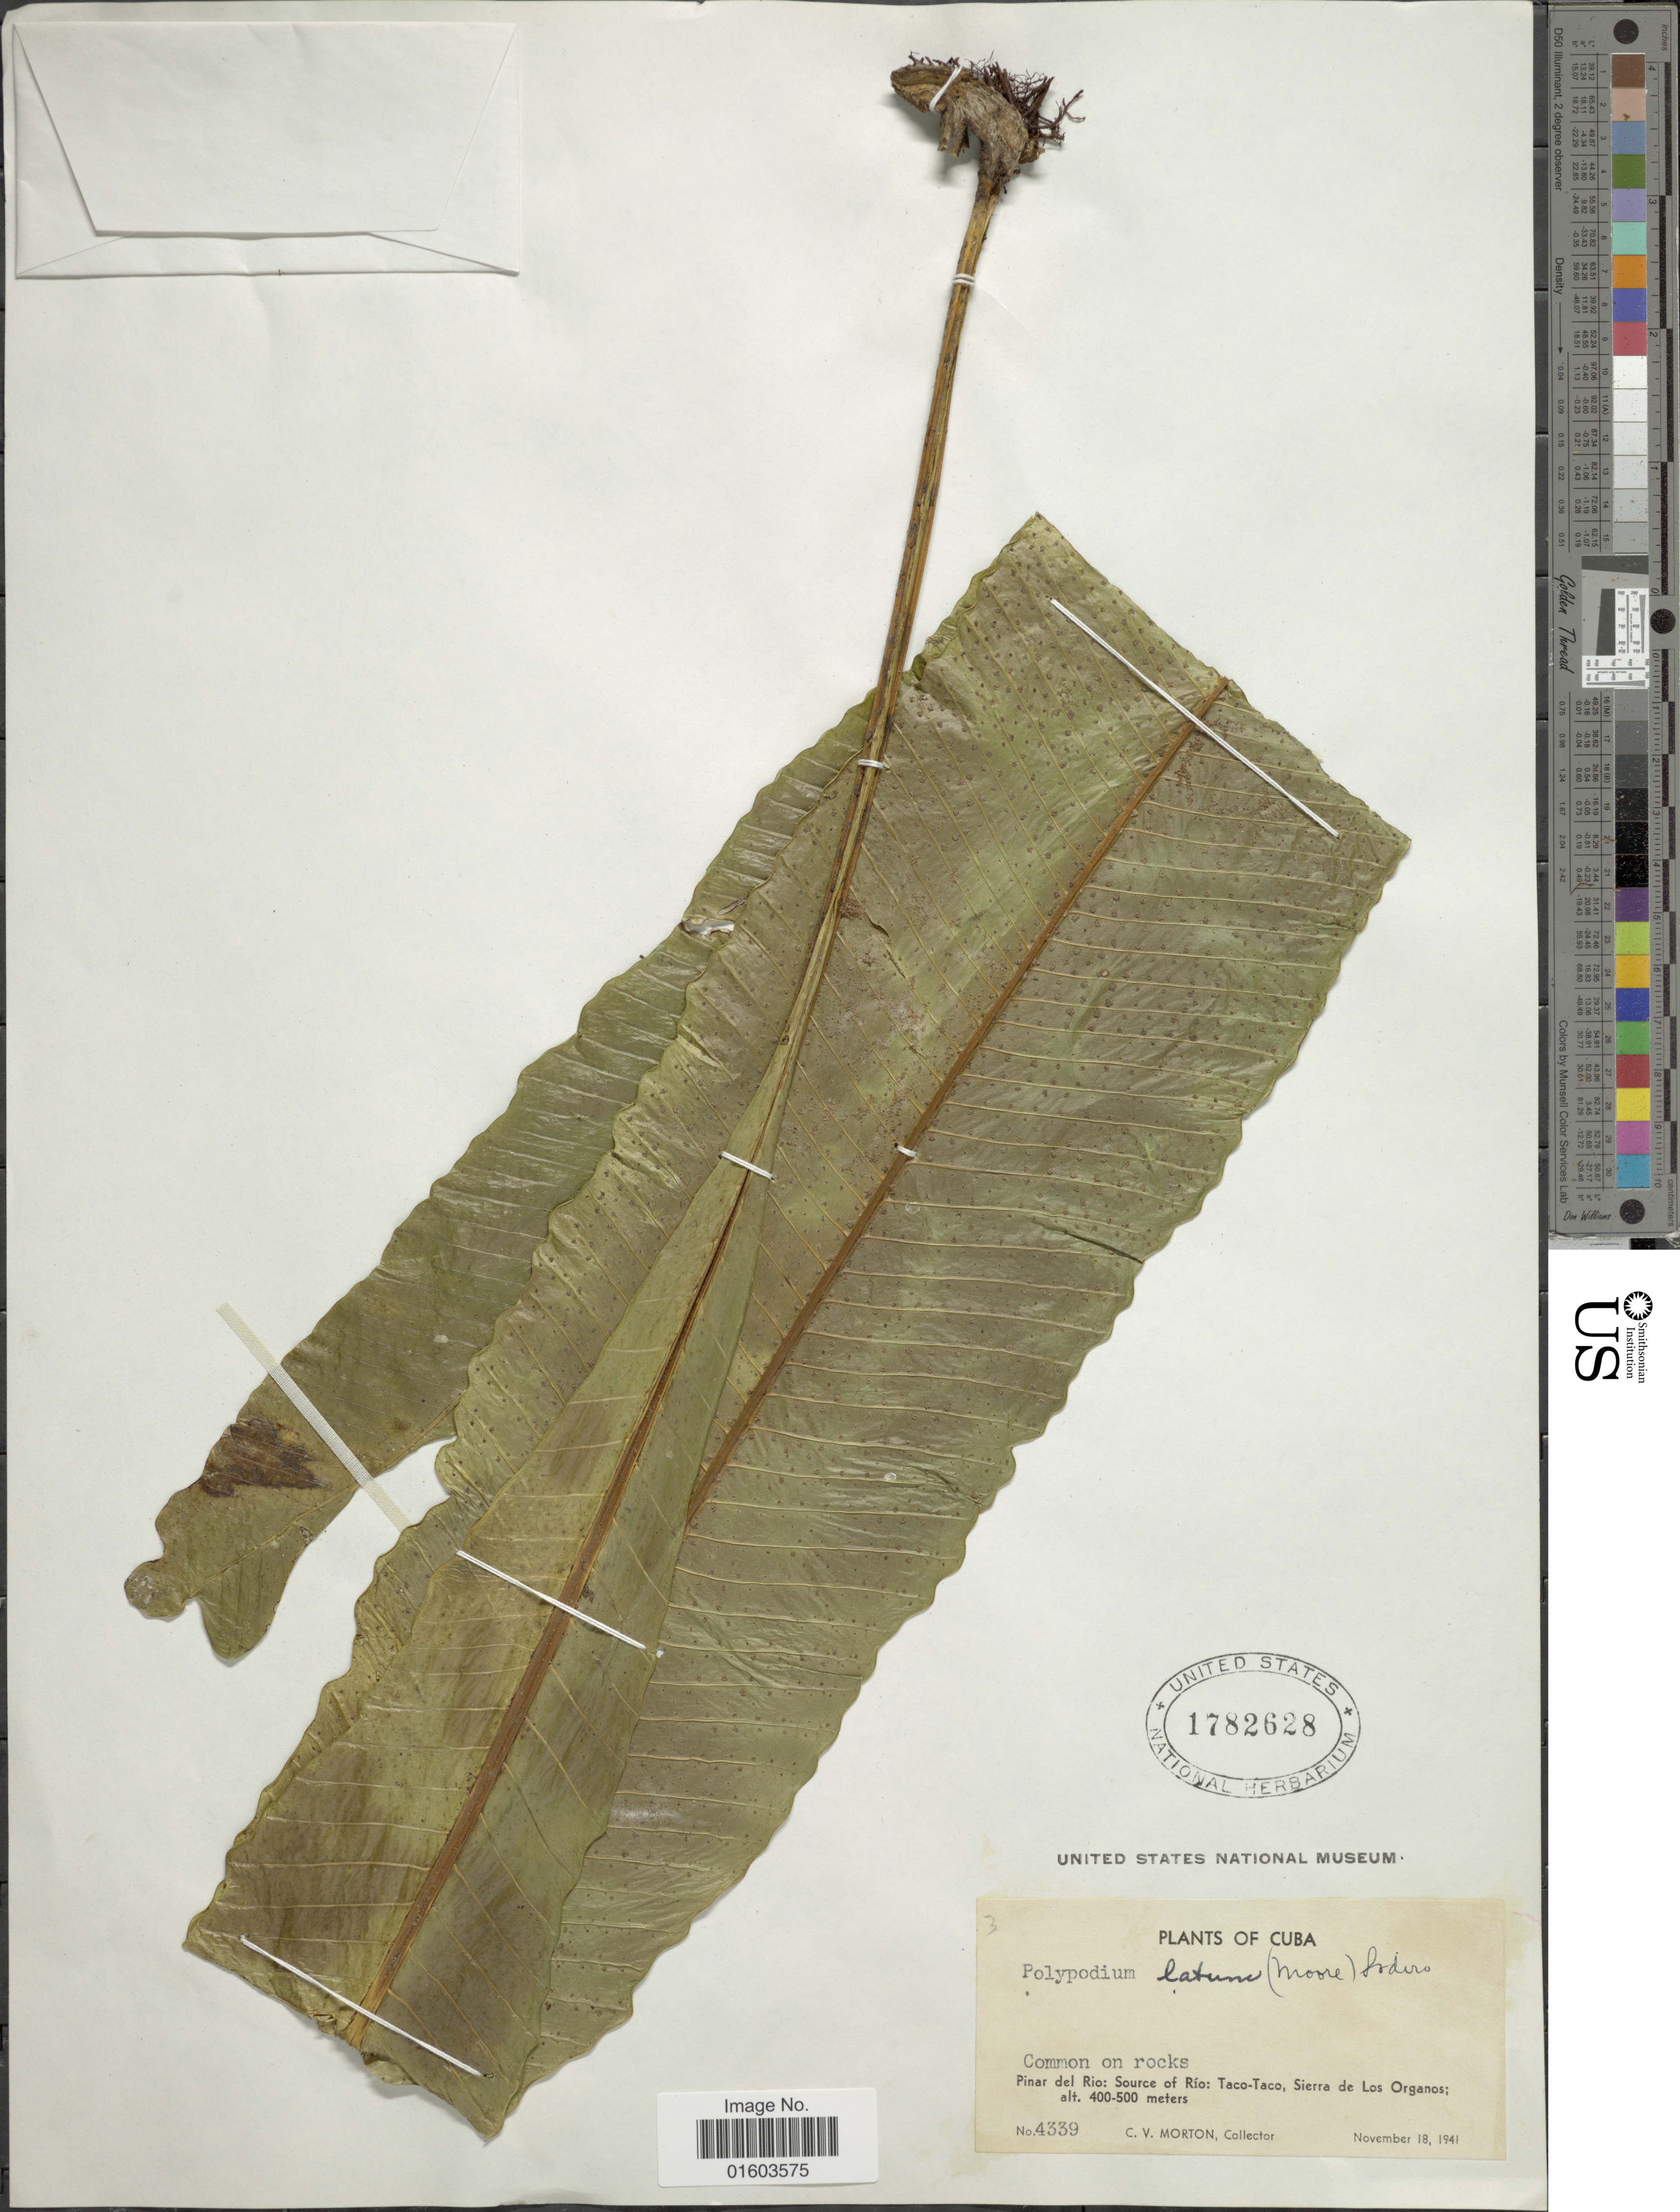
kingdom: Plantae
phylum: Tracheophyta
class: Polypodiopsida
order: Polypodiales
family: Polypodiaceae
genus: Campyloneurum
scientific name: Campyloneurum latum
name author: T. Moore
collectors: C. V. Morton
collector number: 4339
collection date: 1941-11-18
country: Cuba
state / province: Pinar del Río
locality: Source of Rio: Taco-Taco, Sierra de Los Organos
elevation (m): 400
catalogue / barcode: US 1782628